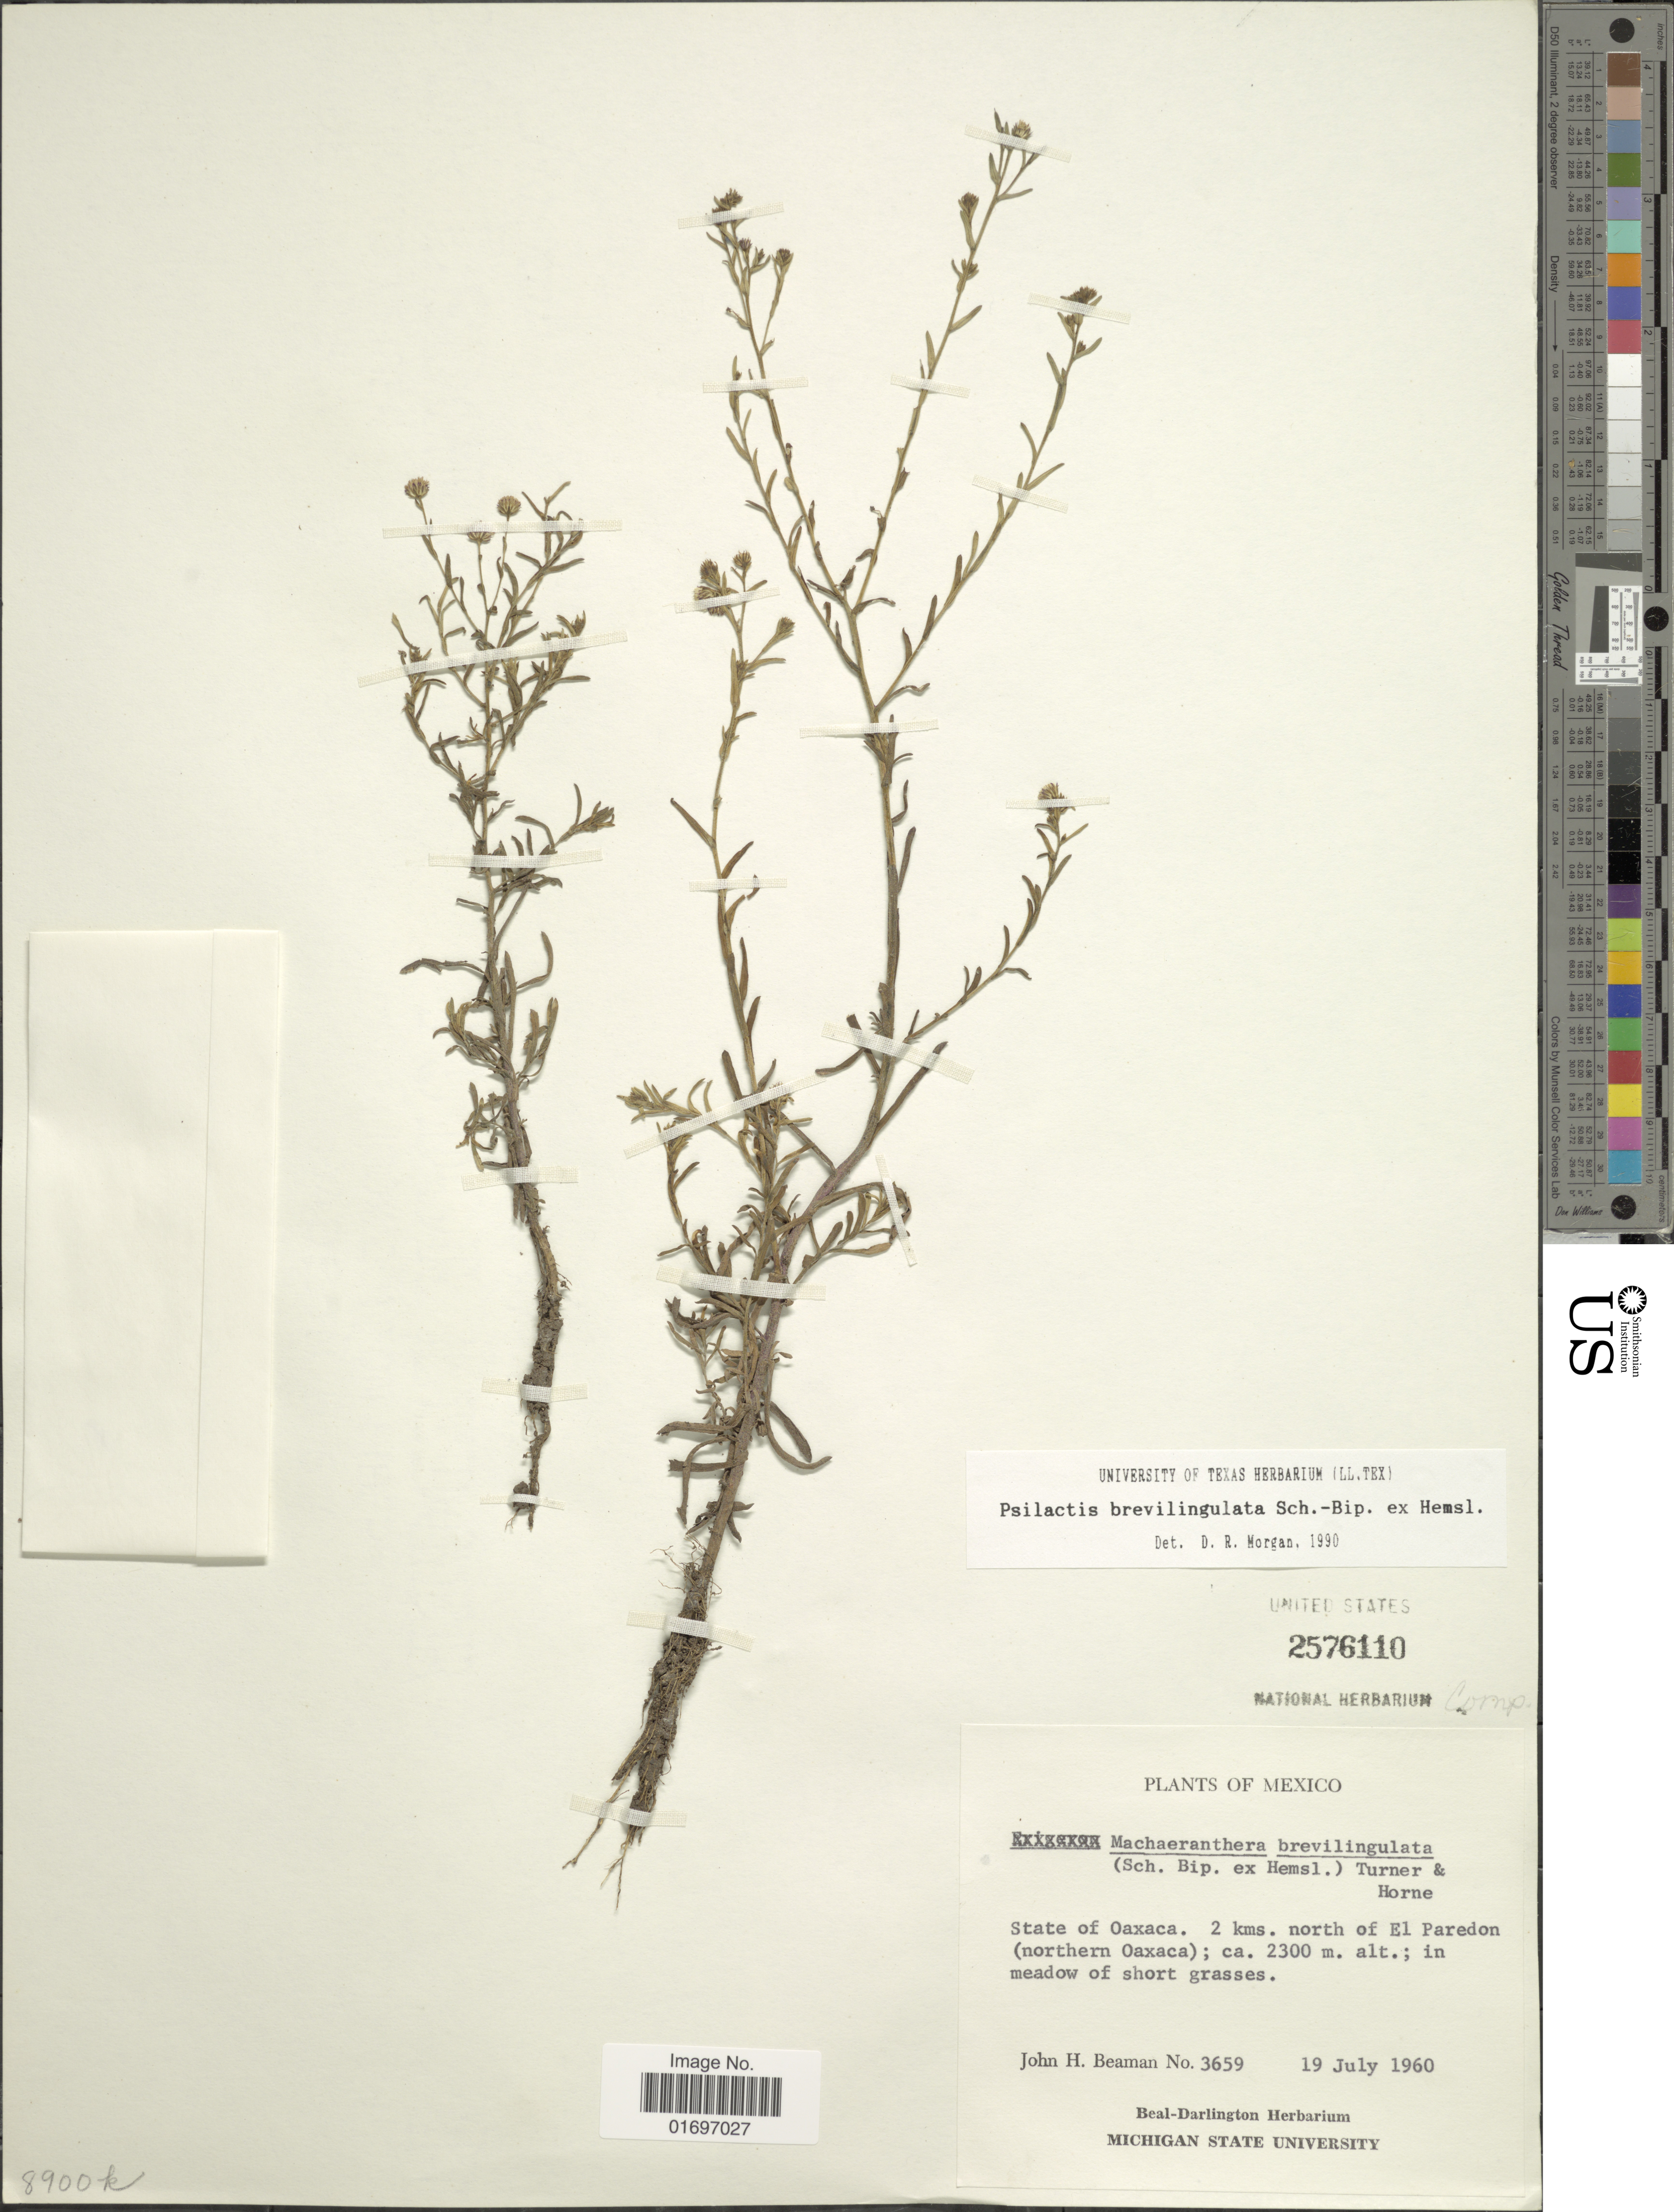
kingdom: Plantae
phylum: Tracheophyta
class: Magnoliopsida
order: Asterales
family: Asteraceae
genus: Psilactis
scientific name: Psilactis brevilingulata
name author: Sch. Bip. ex Hemsl.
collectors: J. H. Beaman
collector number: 3659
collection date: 1960-07-19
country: Mexico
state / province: Oaxaca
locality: State of Oaxaca. 2 kms. north of El Paredon (northern Oaxaca)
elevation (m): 2300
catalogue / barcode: US 2576110